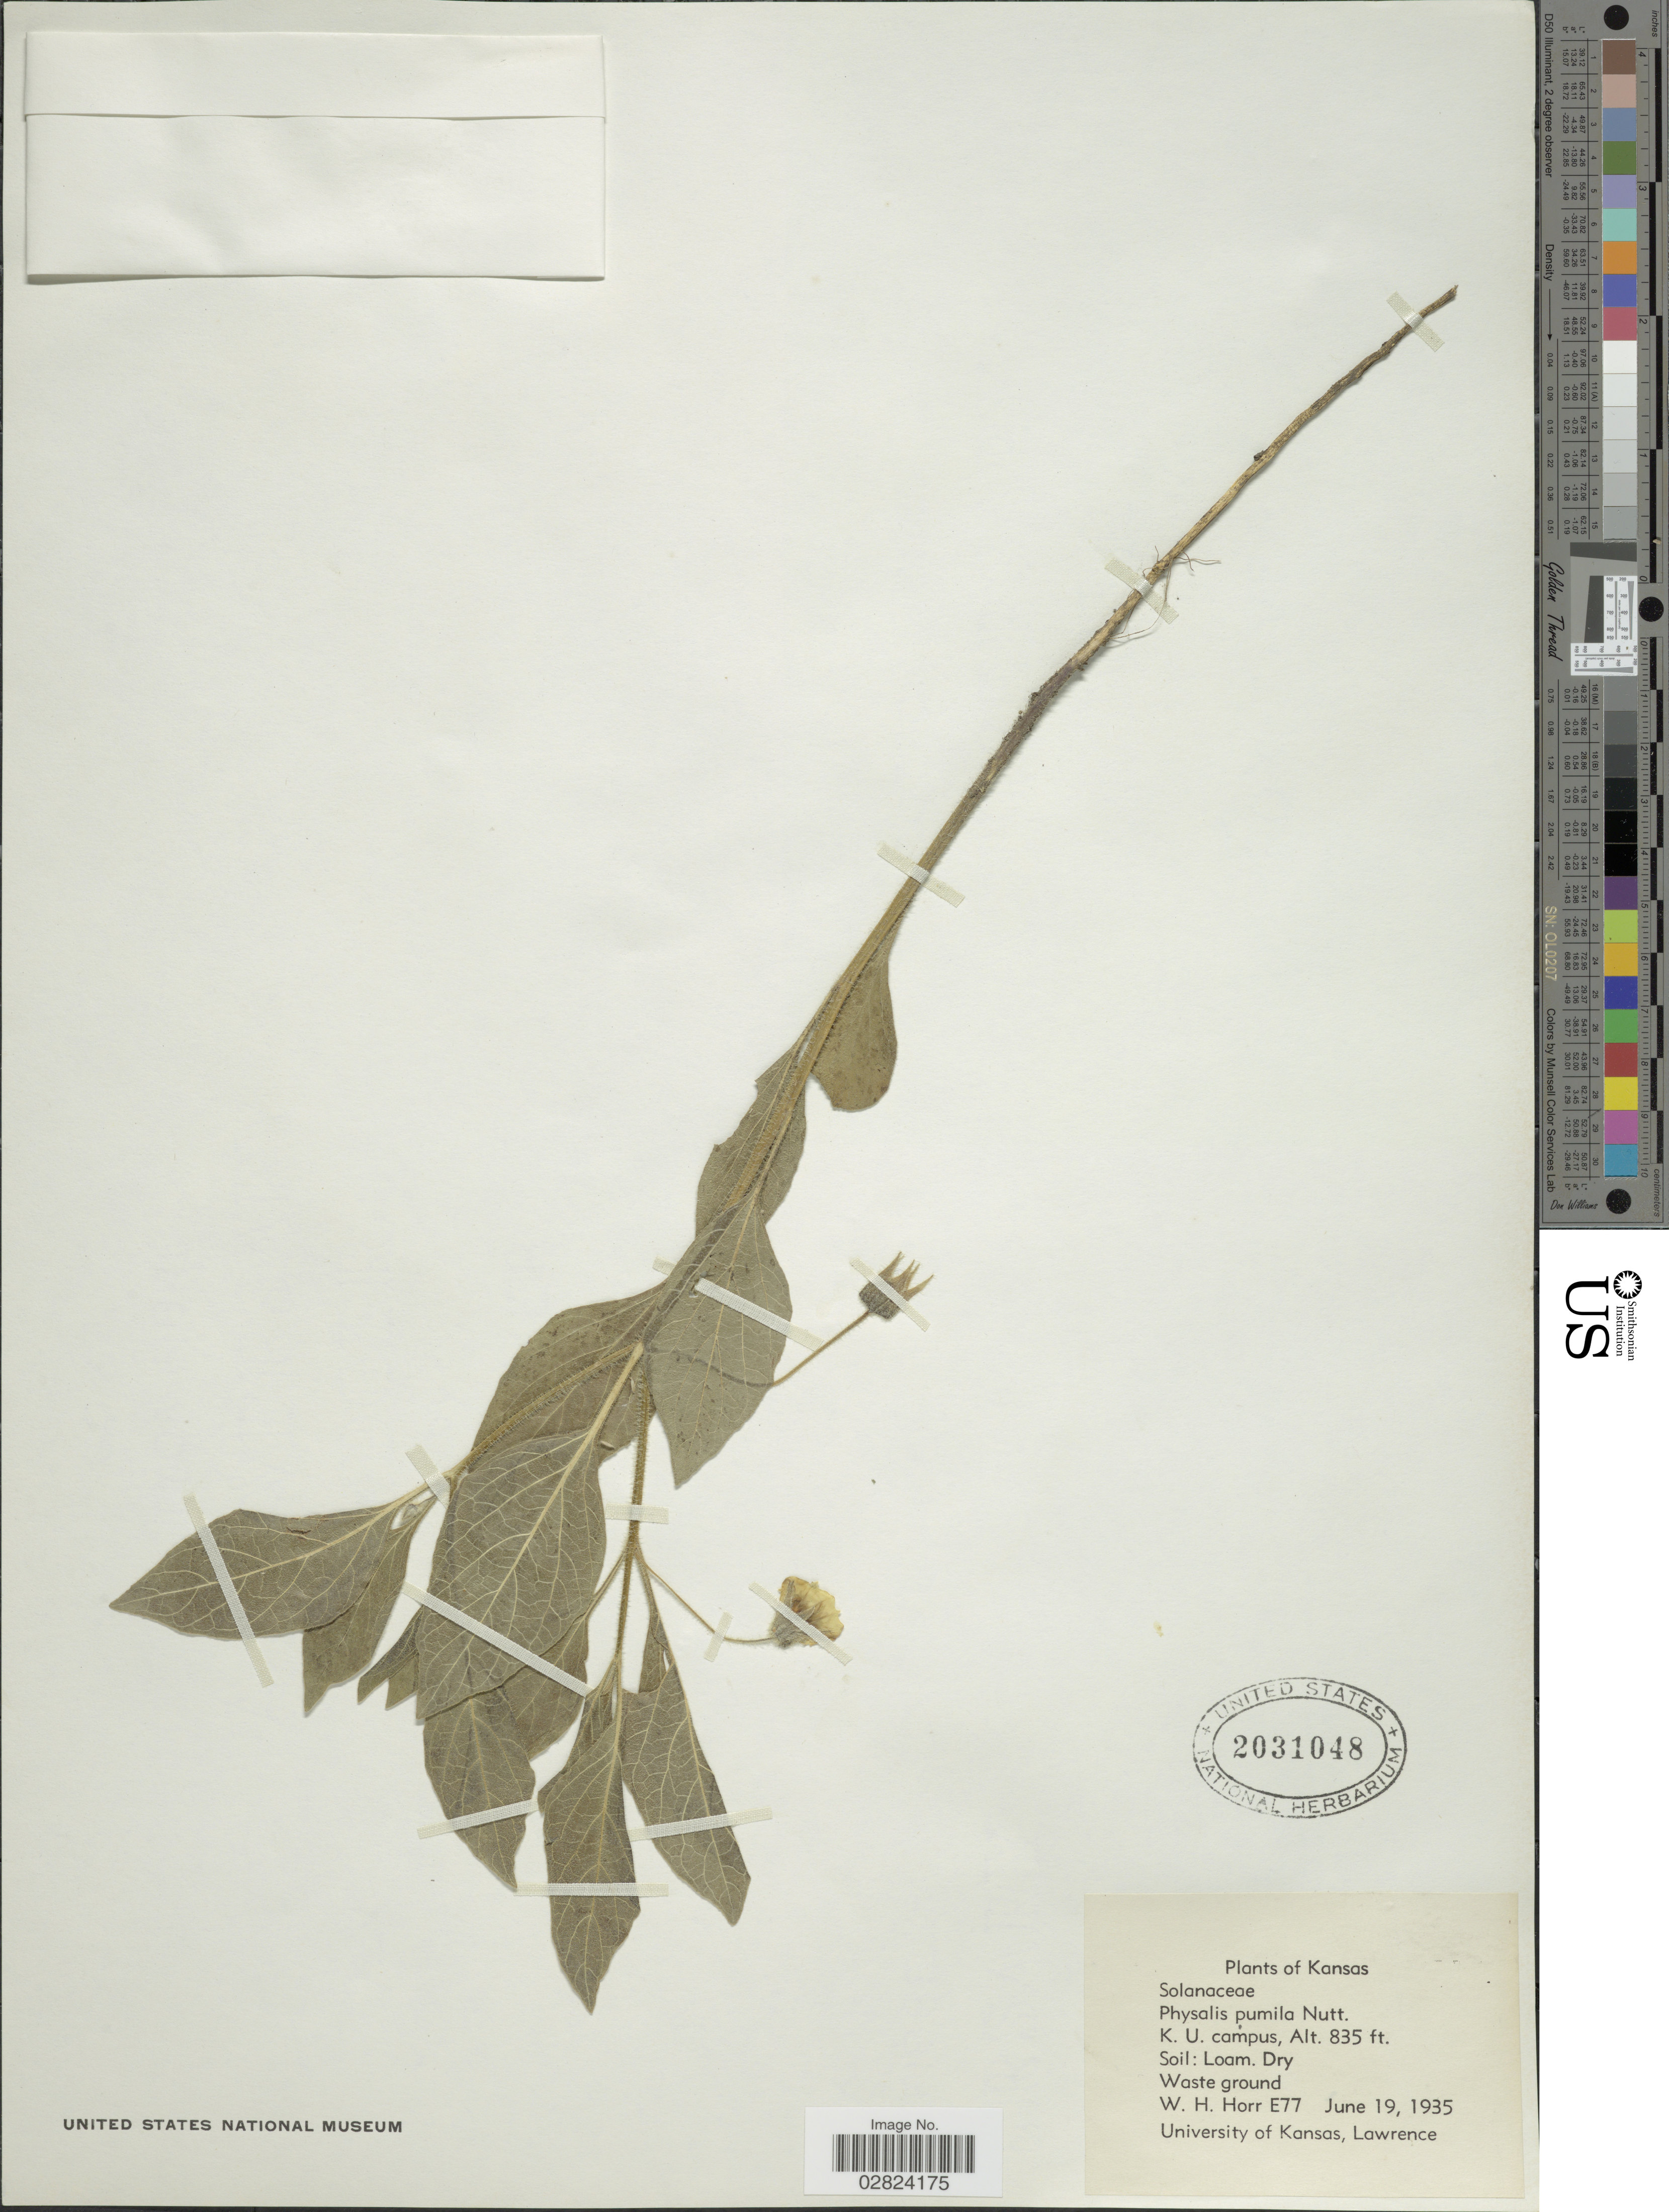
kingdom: Plantae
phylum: Tracheophyta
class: Magnoliopsida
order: Solanales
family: Solanaceae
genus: Physalis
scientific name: Physalis pumila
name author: Nutt.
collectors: W. H. Horr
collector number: E77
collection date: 1935-06-19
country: United States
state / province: Kansas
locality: K. U. campus.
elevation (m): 255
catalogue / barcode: US 2031048